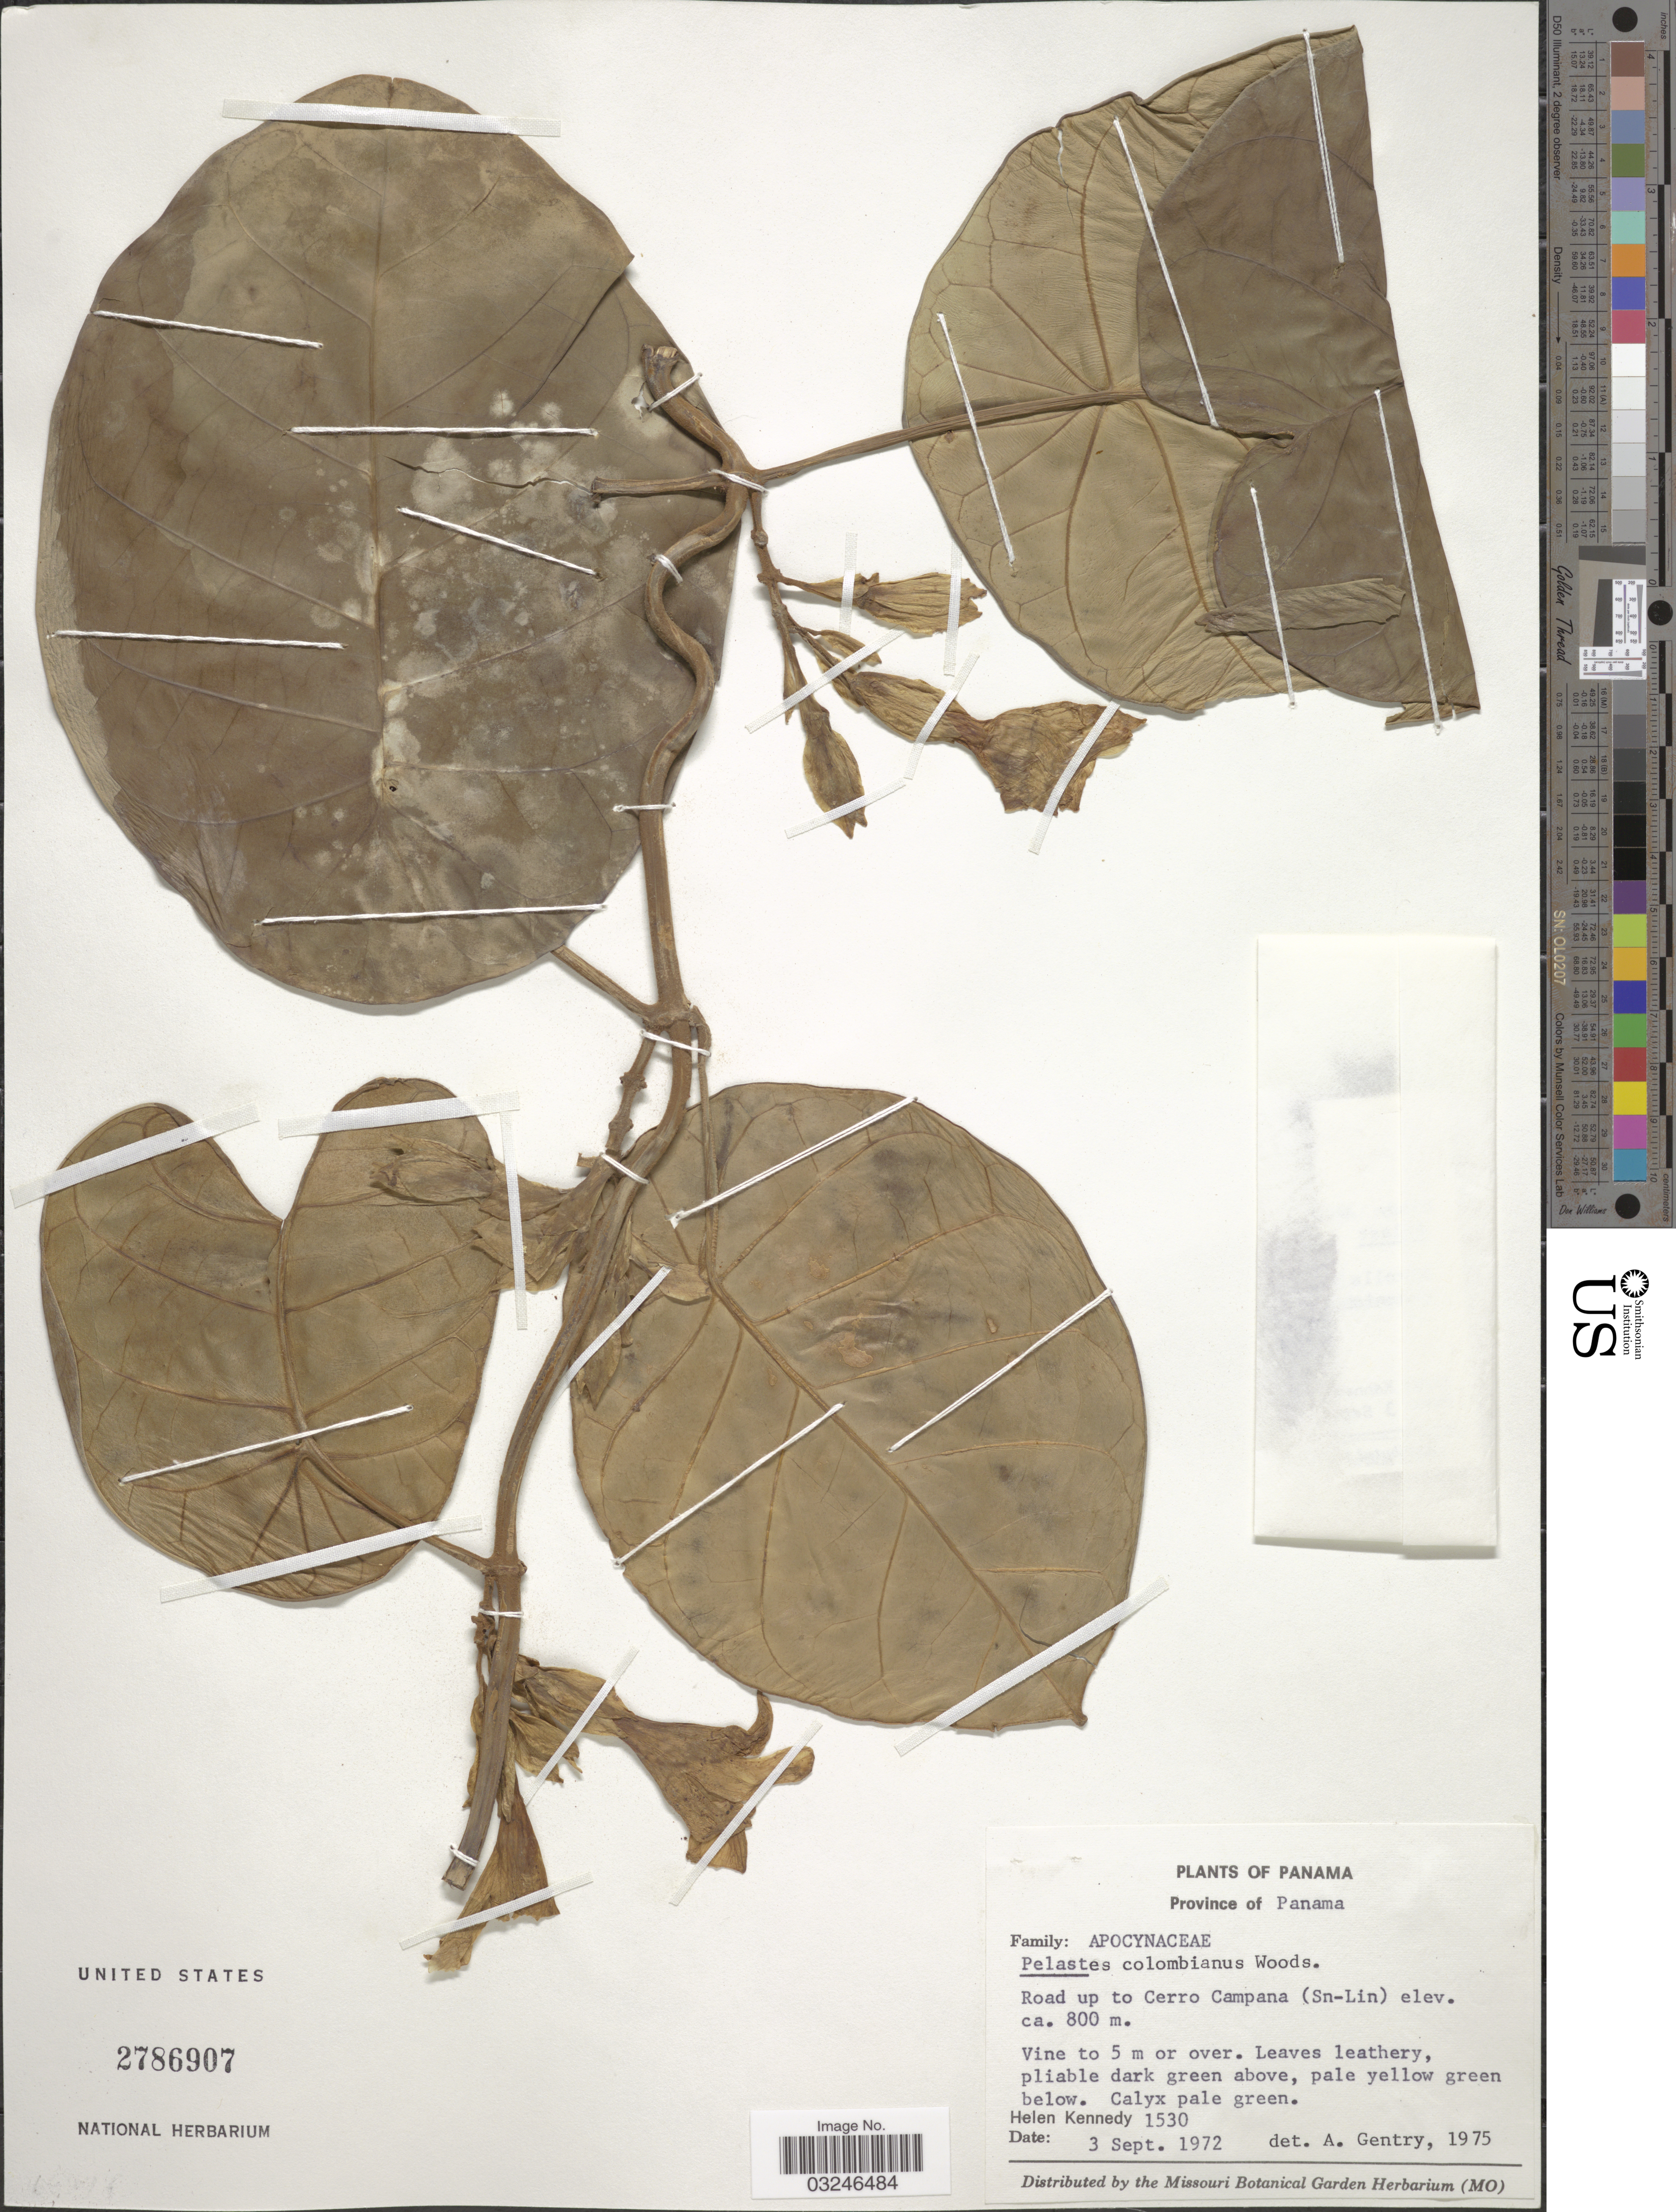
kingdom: Plantae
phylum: Tracheophyta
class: Magnoliopsida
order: Gentianales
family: Apocynaceae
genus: Peltastes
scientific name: Peltastes colombianus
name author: Woodson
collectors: H. Kennedy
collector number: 1530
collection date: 1972-09-03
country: Panama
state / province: Panamá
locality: Province of Panama. Road up to Cerro Campana (Sn-Lin).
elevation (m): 800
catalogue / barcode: US 2786907